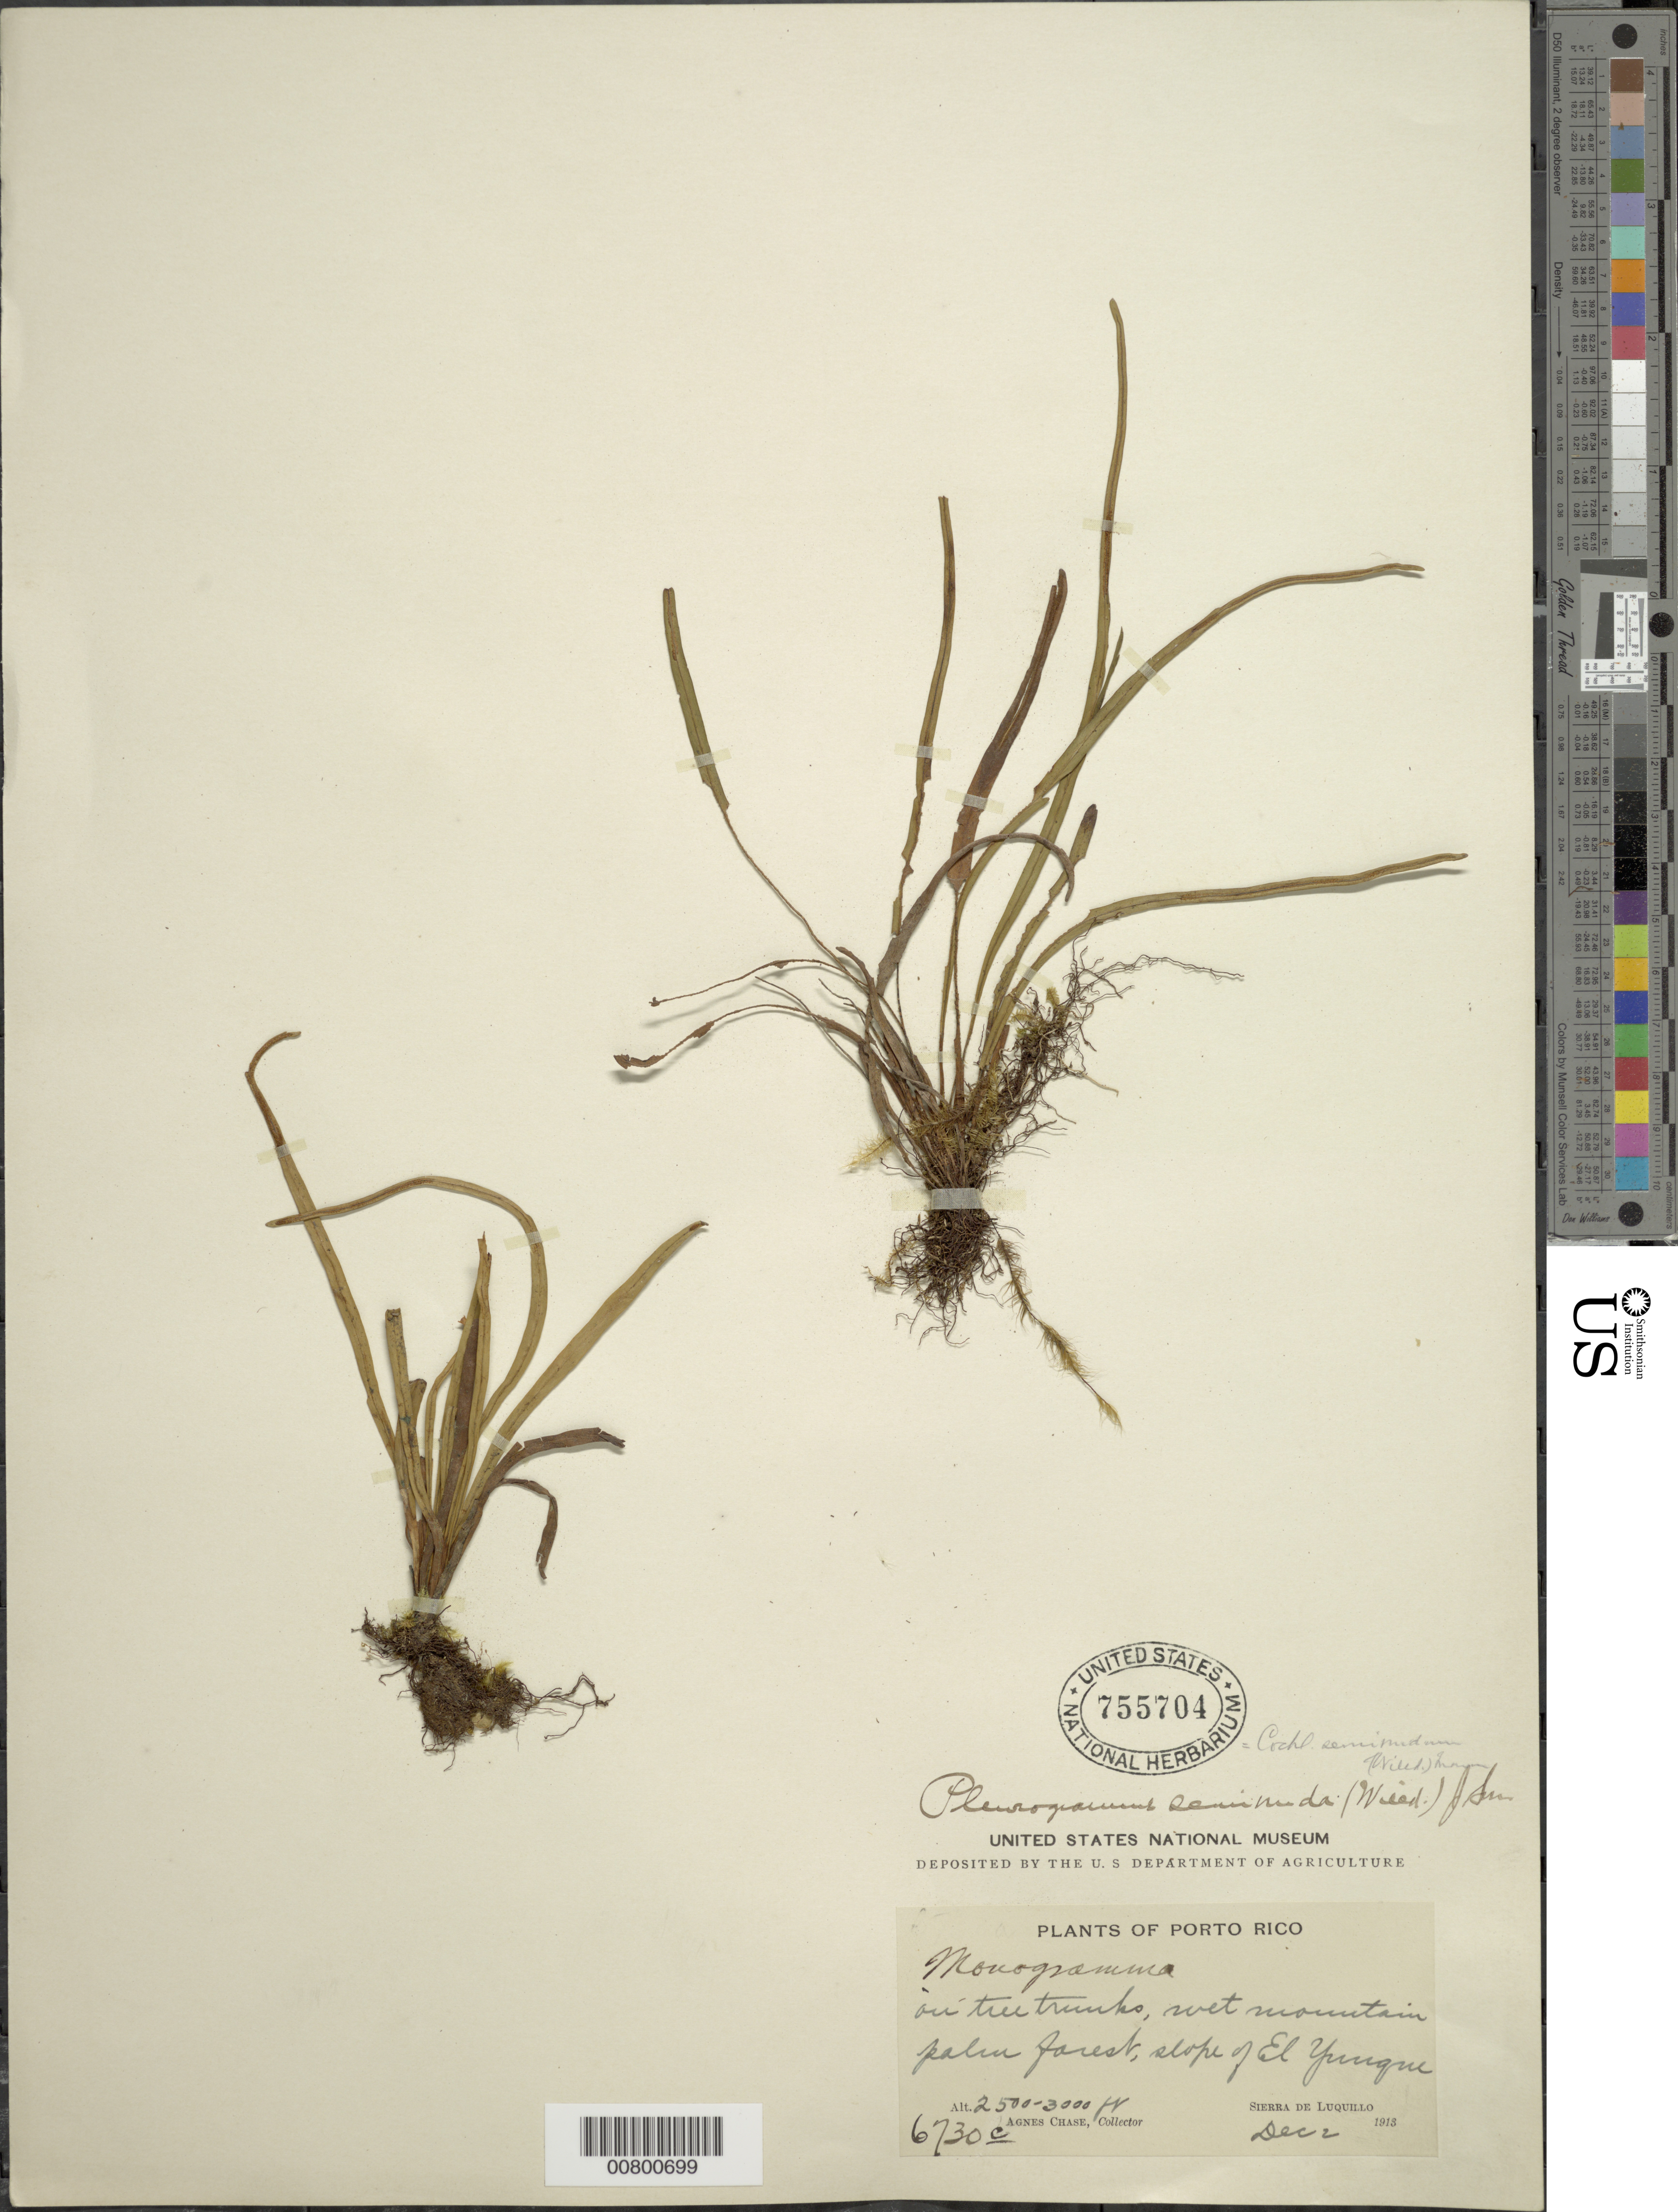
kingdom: Plantae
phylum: Tracheophyta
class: Polypodiopsida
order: Polypodiales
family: Polypodiaceae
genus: Cochlidium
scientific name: Cochlidium seminudum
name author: (Willd.) Maxon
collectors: A. Chase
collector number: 6730c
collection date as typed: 02 Dec 1913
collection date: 1913-12-02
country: Puerto Rico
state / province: Luquillo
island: Puerto Rico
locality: Sierra Luquillo, slope of El Yunque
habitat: Wet mountain palm forest, on tree trunks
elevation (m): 762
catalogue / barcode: US 755704